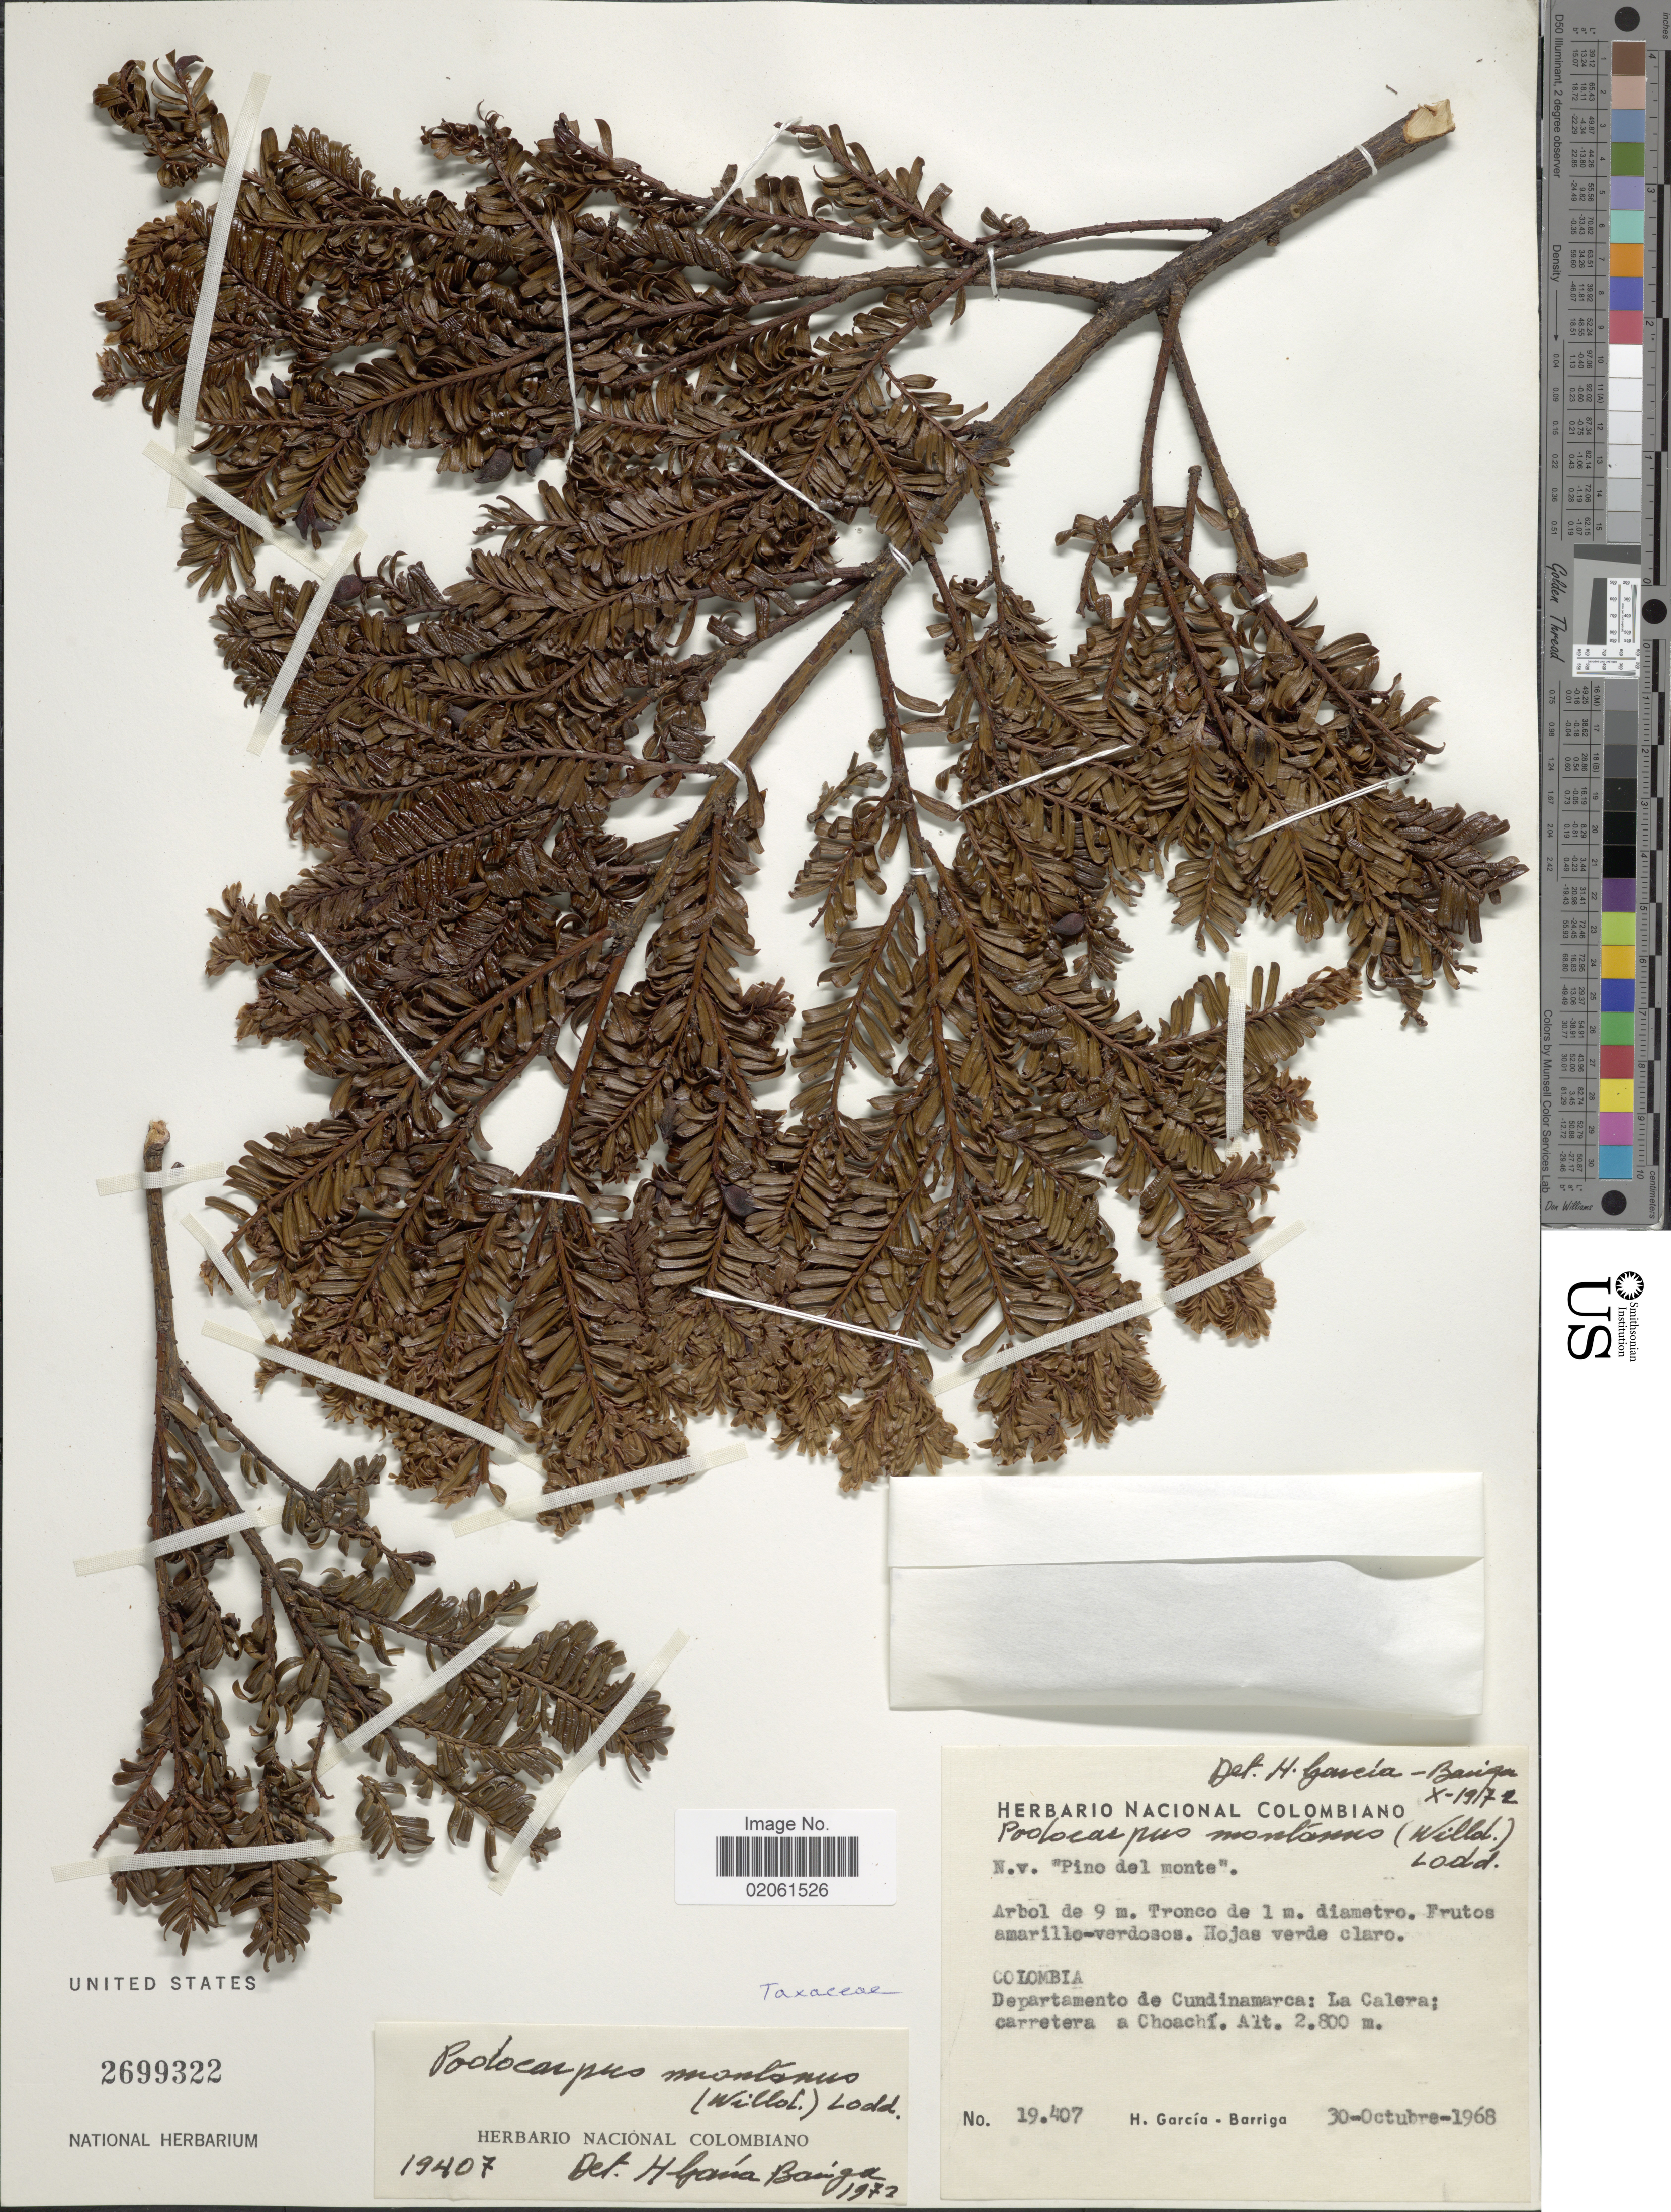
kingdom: Plantae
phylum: Tracheophyta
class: Pinopsida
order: Pinales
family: Podocarpaceae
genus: Podocarpus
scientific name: Podocarpus montanus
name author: (Humb. & Bonpl. ex Willd.) Lodd. ex Endl.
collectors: H. García Barriga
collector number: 19407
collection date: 1968-10-30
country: Colombia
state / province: Cundinamarca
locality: Colombia, Departamento de Cundinamarca: La Calera; carretera a Choachi.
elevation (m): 2800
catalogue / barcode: US 2699322